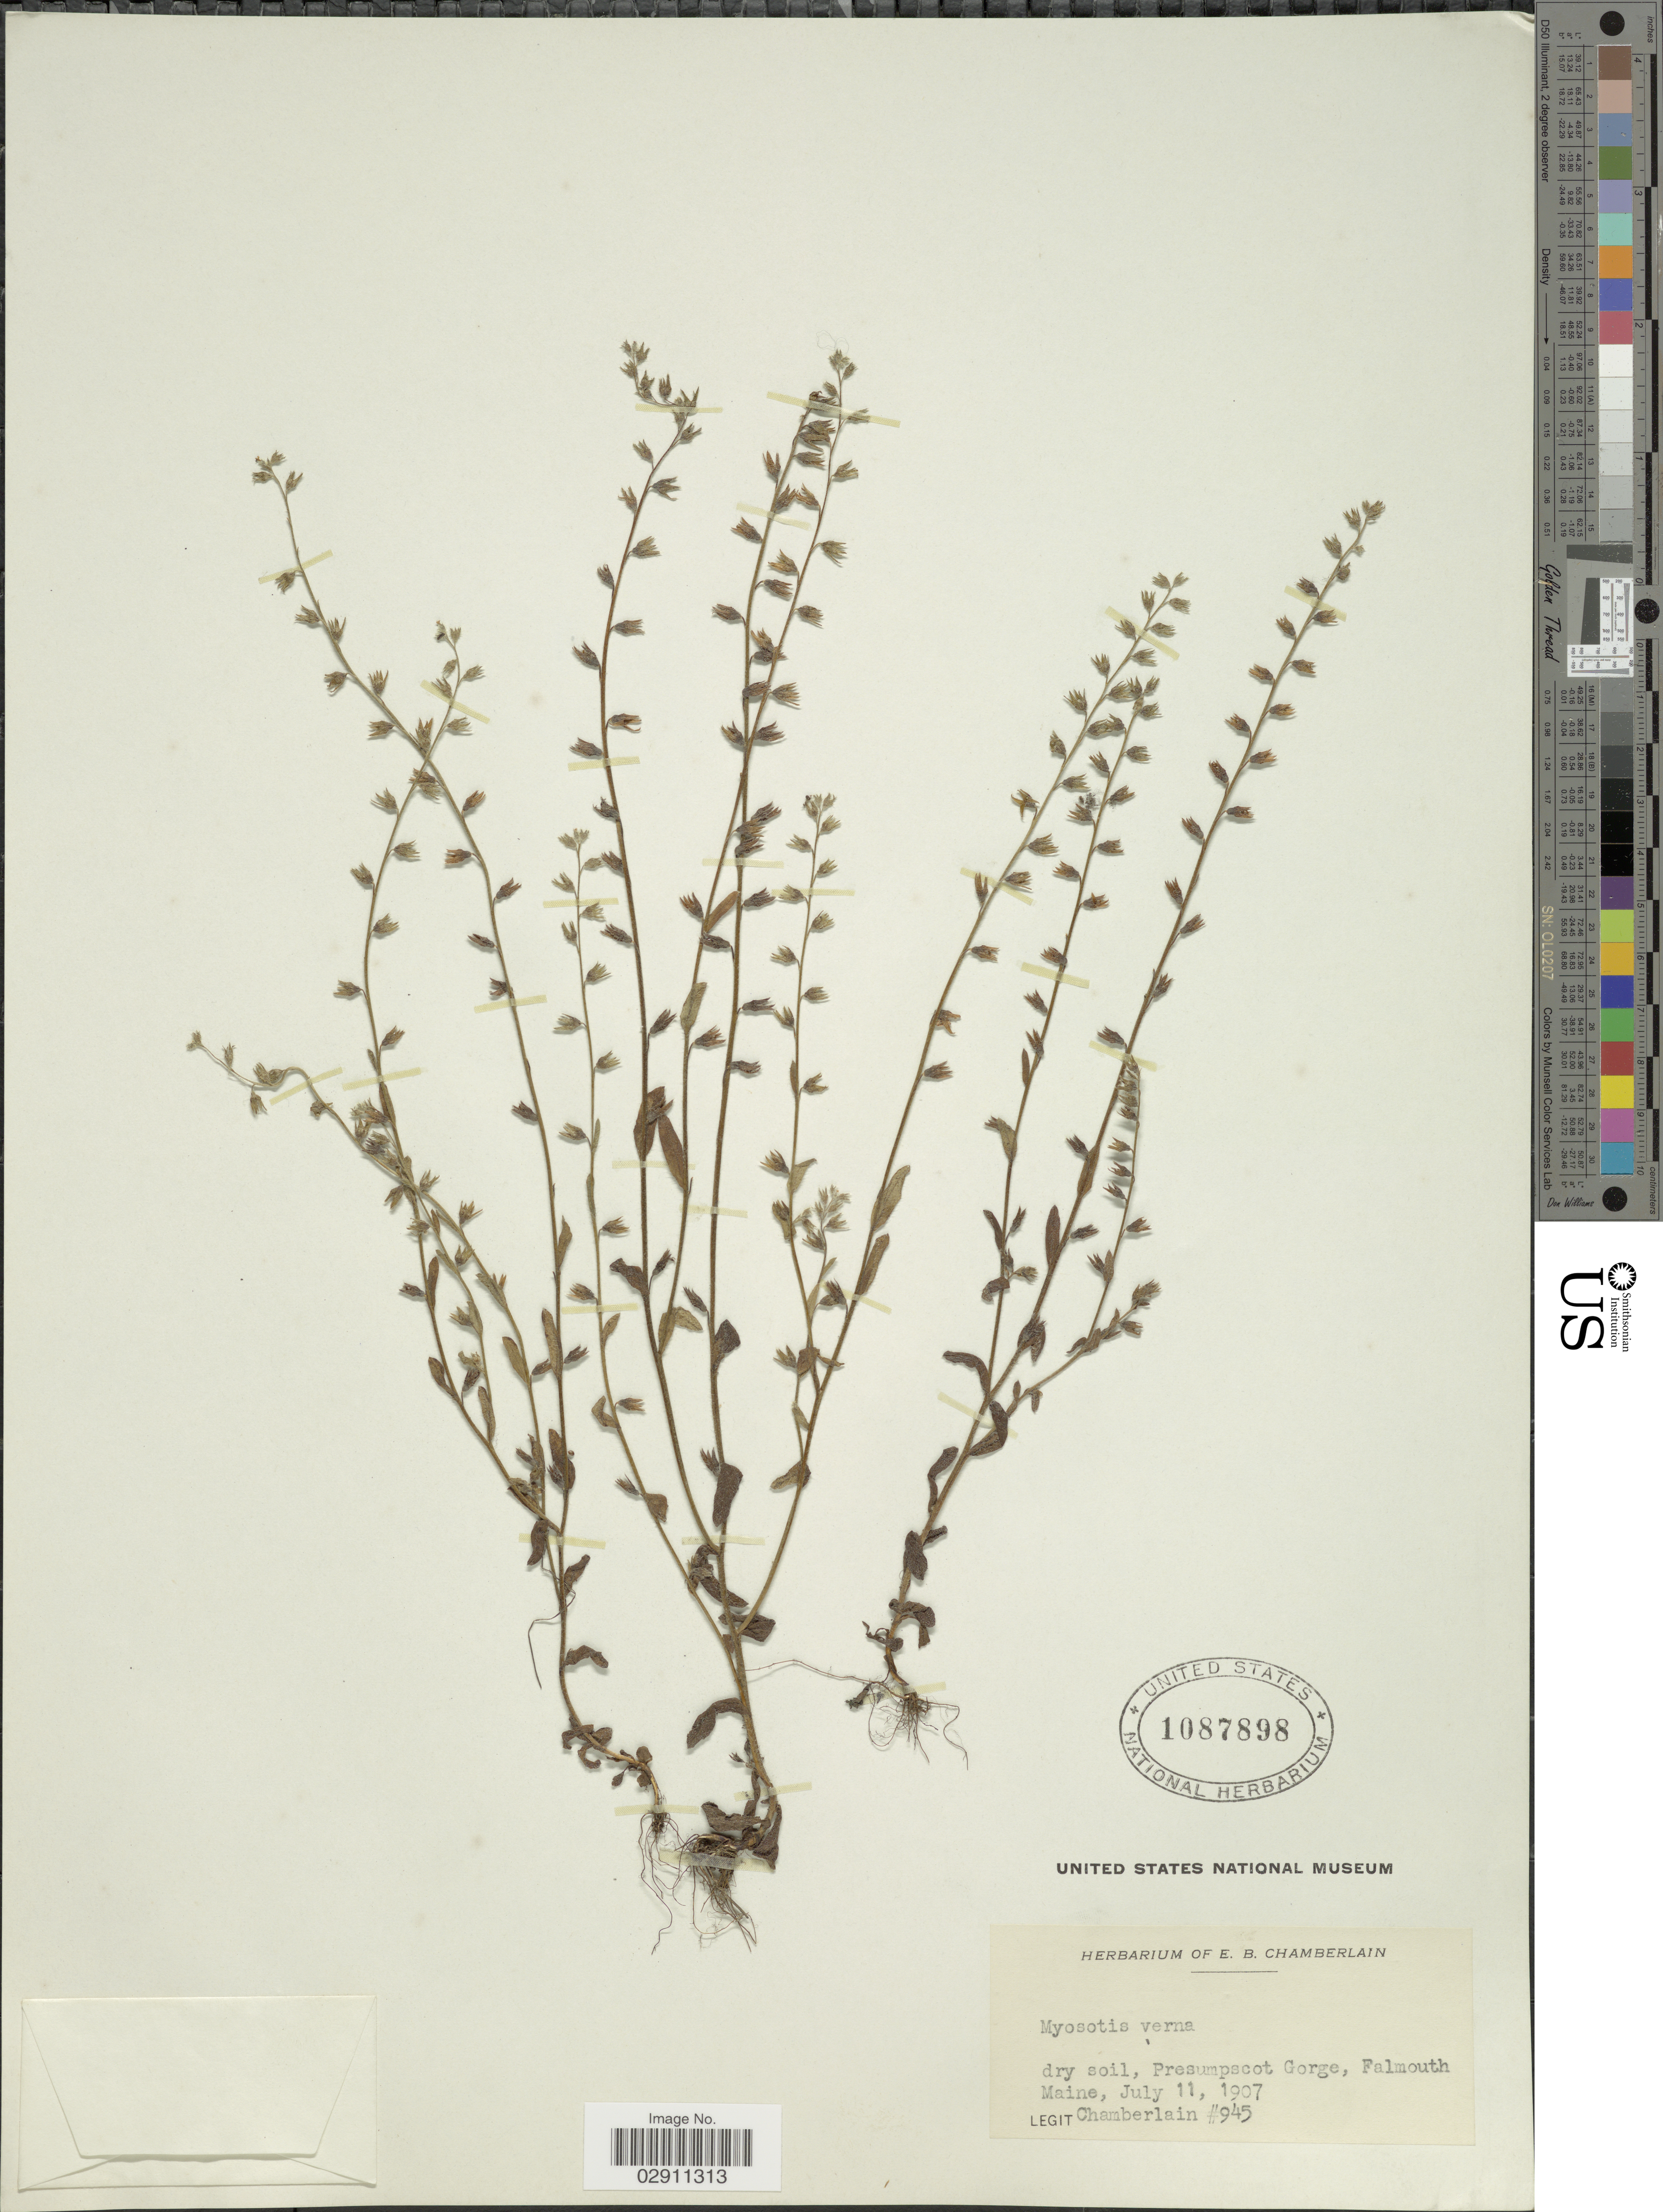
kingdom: Plantae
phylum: Tracheophyta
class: Magnoliopsida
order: Boraginales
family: Boraginaceae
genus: Myosotis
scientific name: Myosotis verna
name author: Nutt.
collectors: -. Chamberlain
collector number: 945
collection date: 1907-07-11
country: United States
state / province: Maine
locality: Presumpscot Gorge, Falmouth.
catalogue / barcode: US 1087898